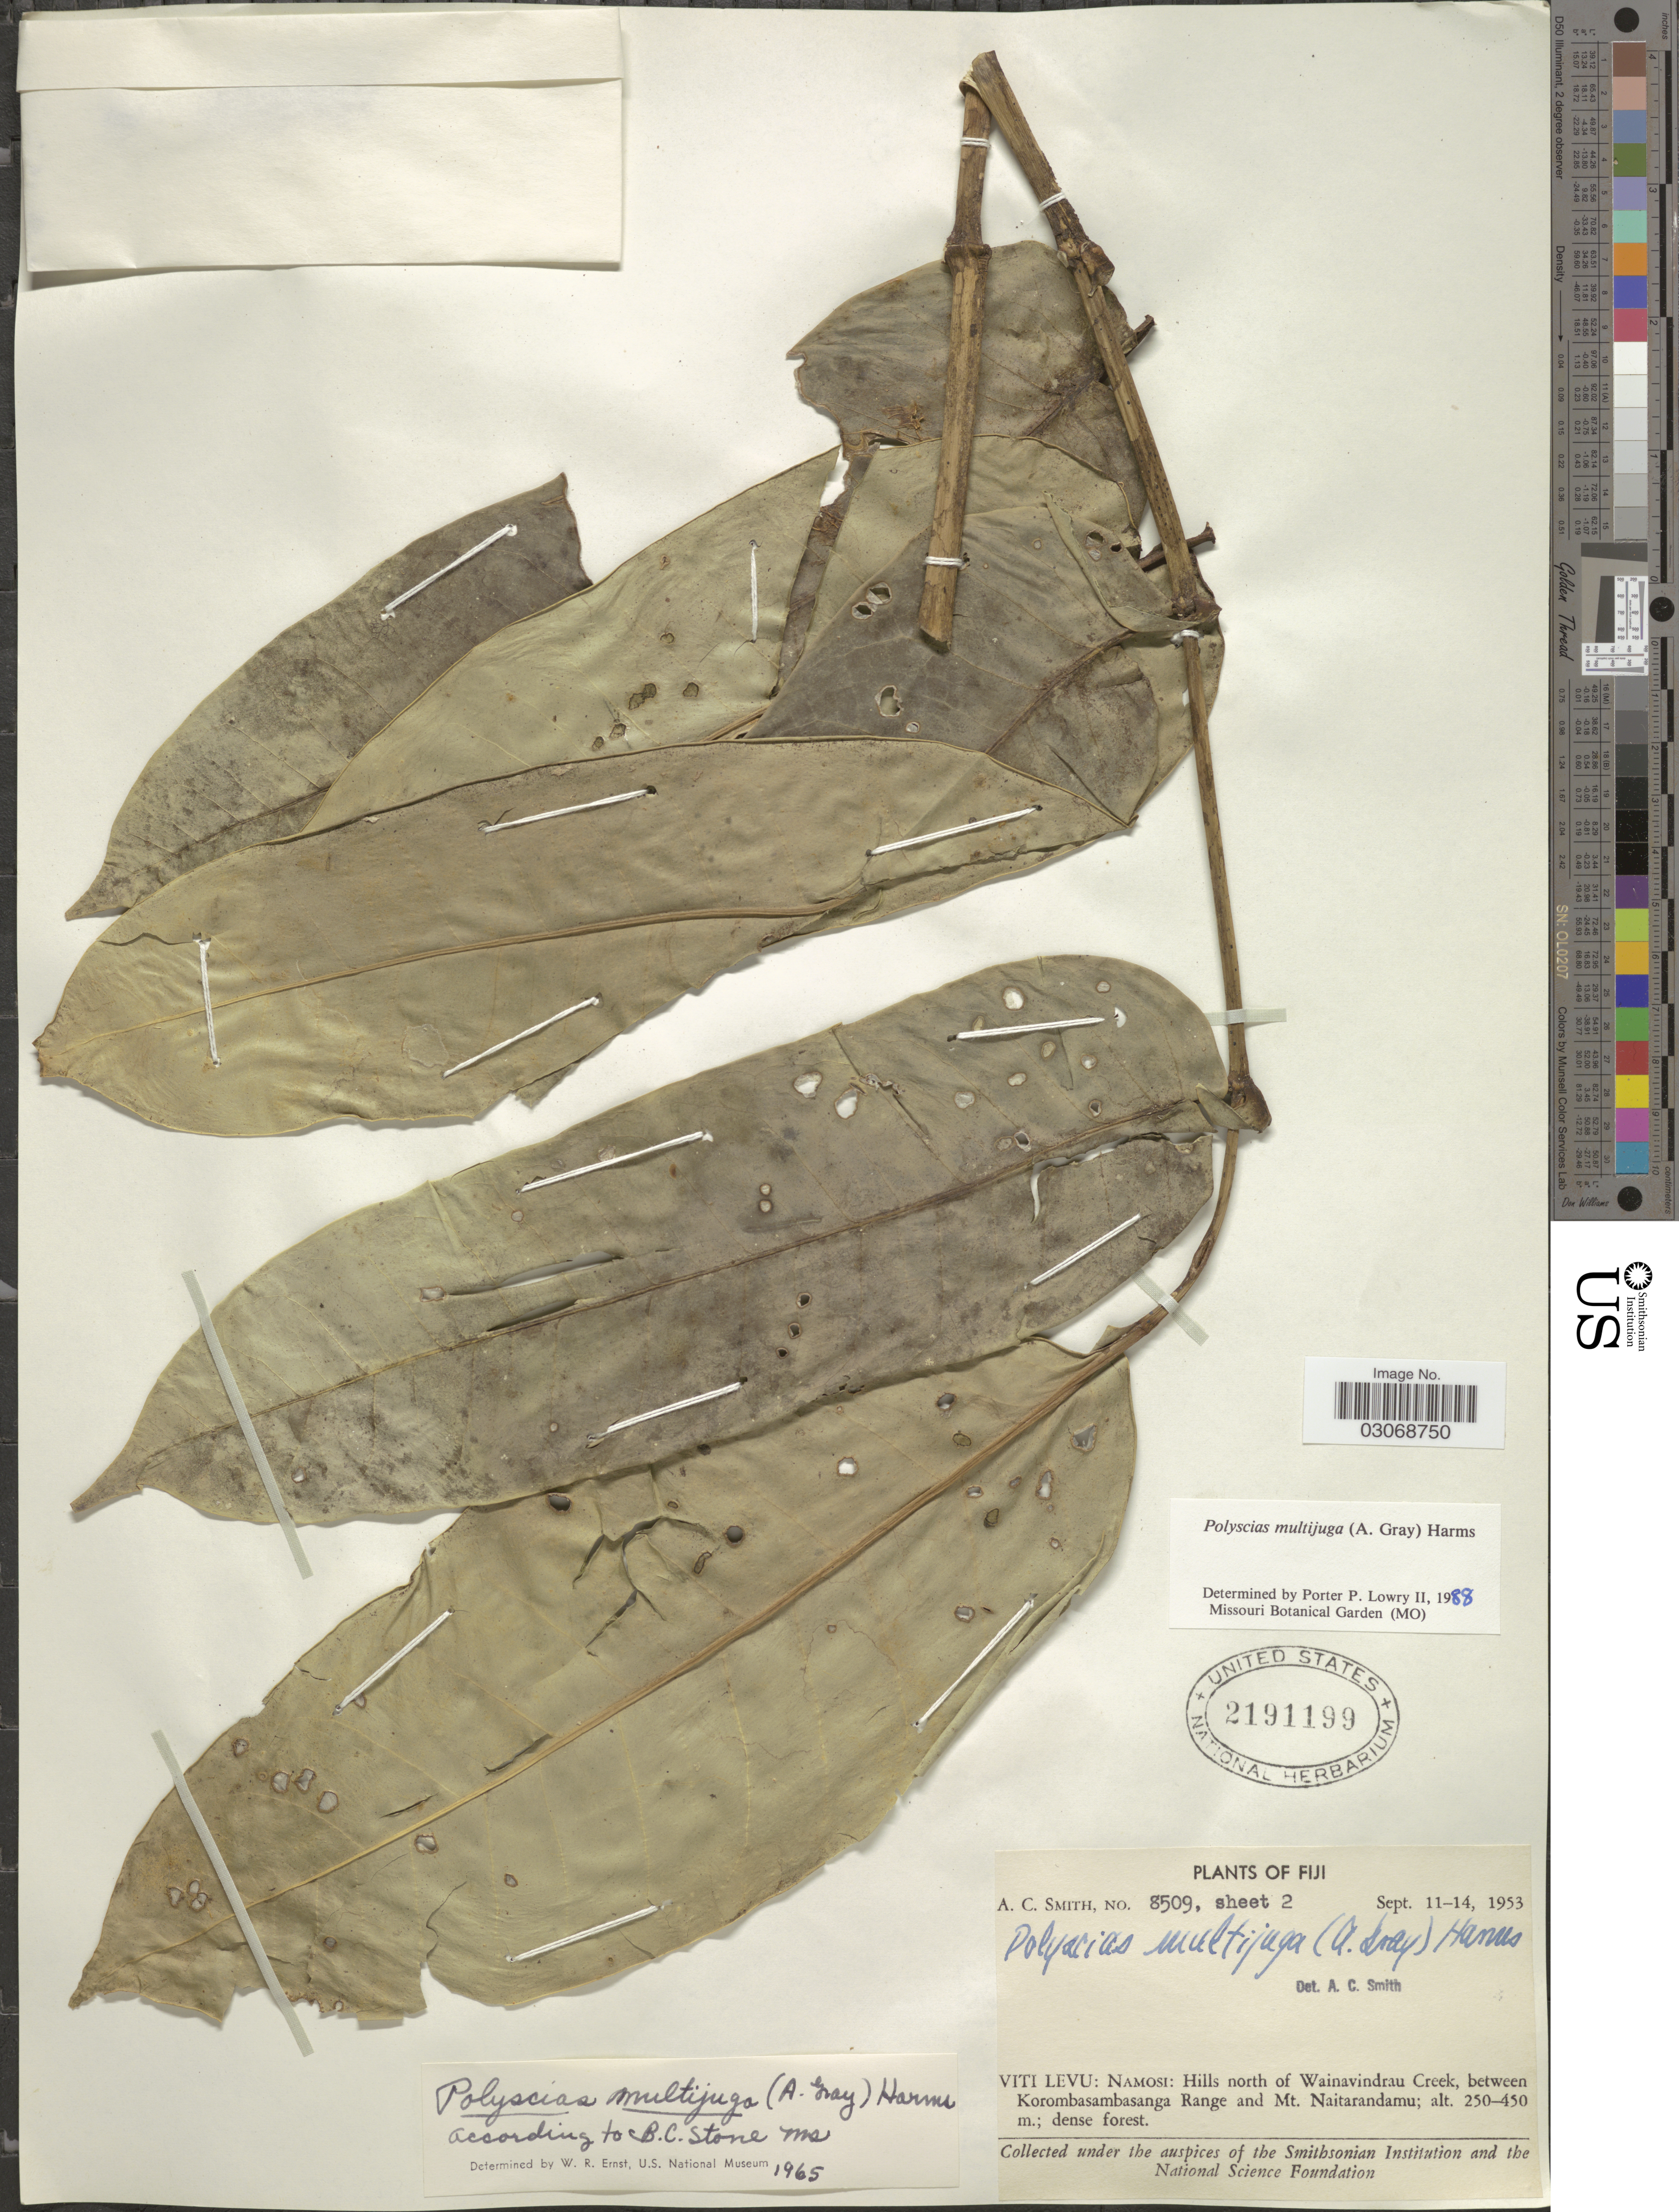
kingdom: Plantae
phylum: Tracheophyta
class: Magnoliopsida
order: Apiales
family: Araliaceae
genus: Polyscias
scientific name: Polyscias multijuga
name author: Harms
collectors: A. C. Smith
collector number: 8509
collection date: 1953-09-11/1953-09-14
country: Fiji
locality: Viti Levu: Namosi: Hills north of Wainavindrau Creek, between Korombasambasanga Range and Mt. Naitarandamu.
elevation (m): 250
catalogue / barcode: US 2191199